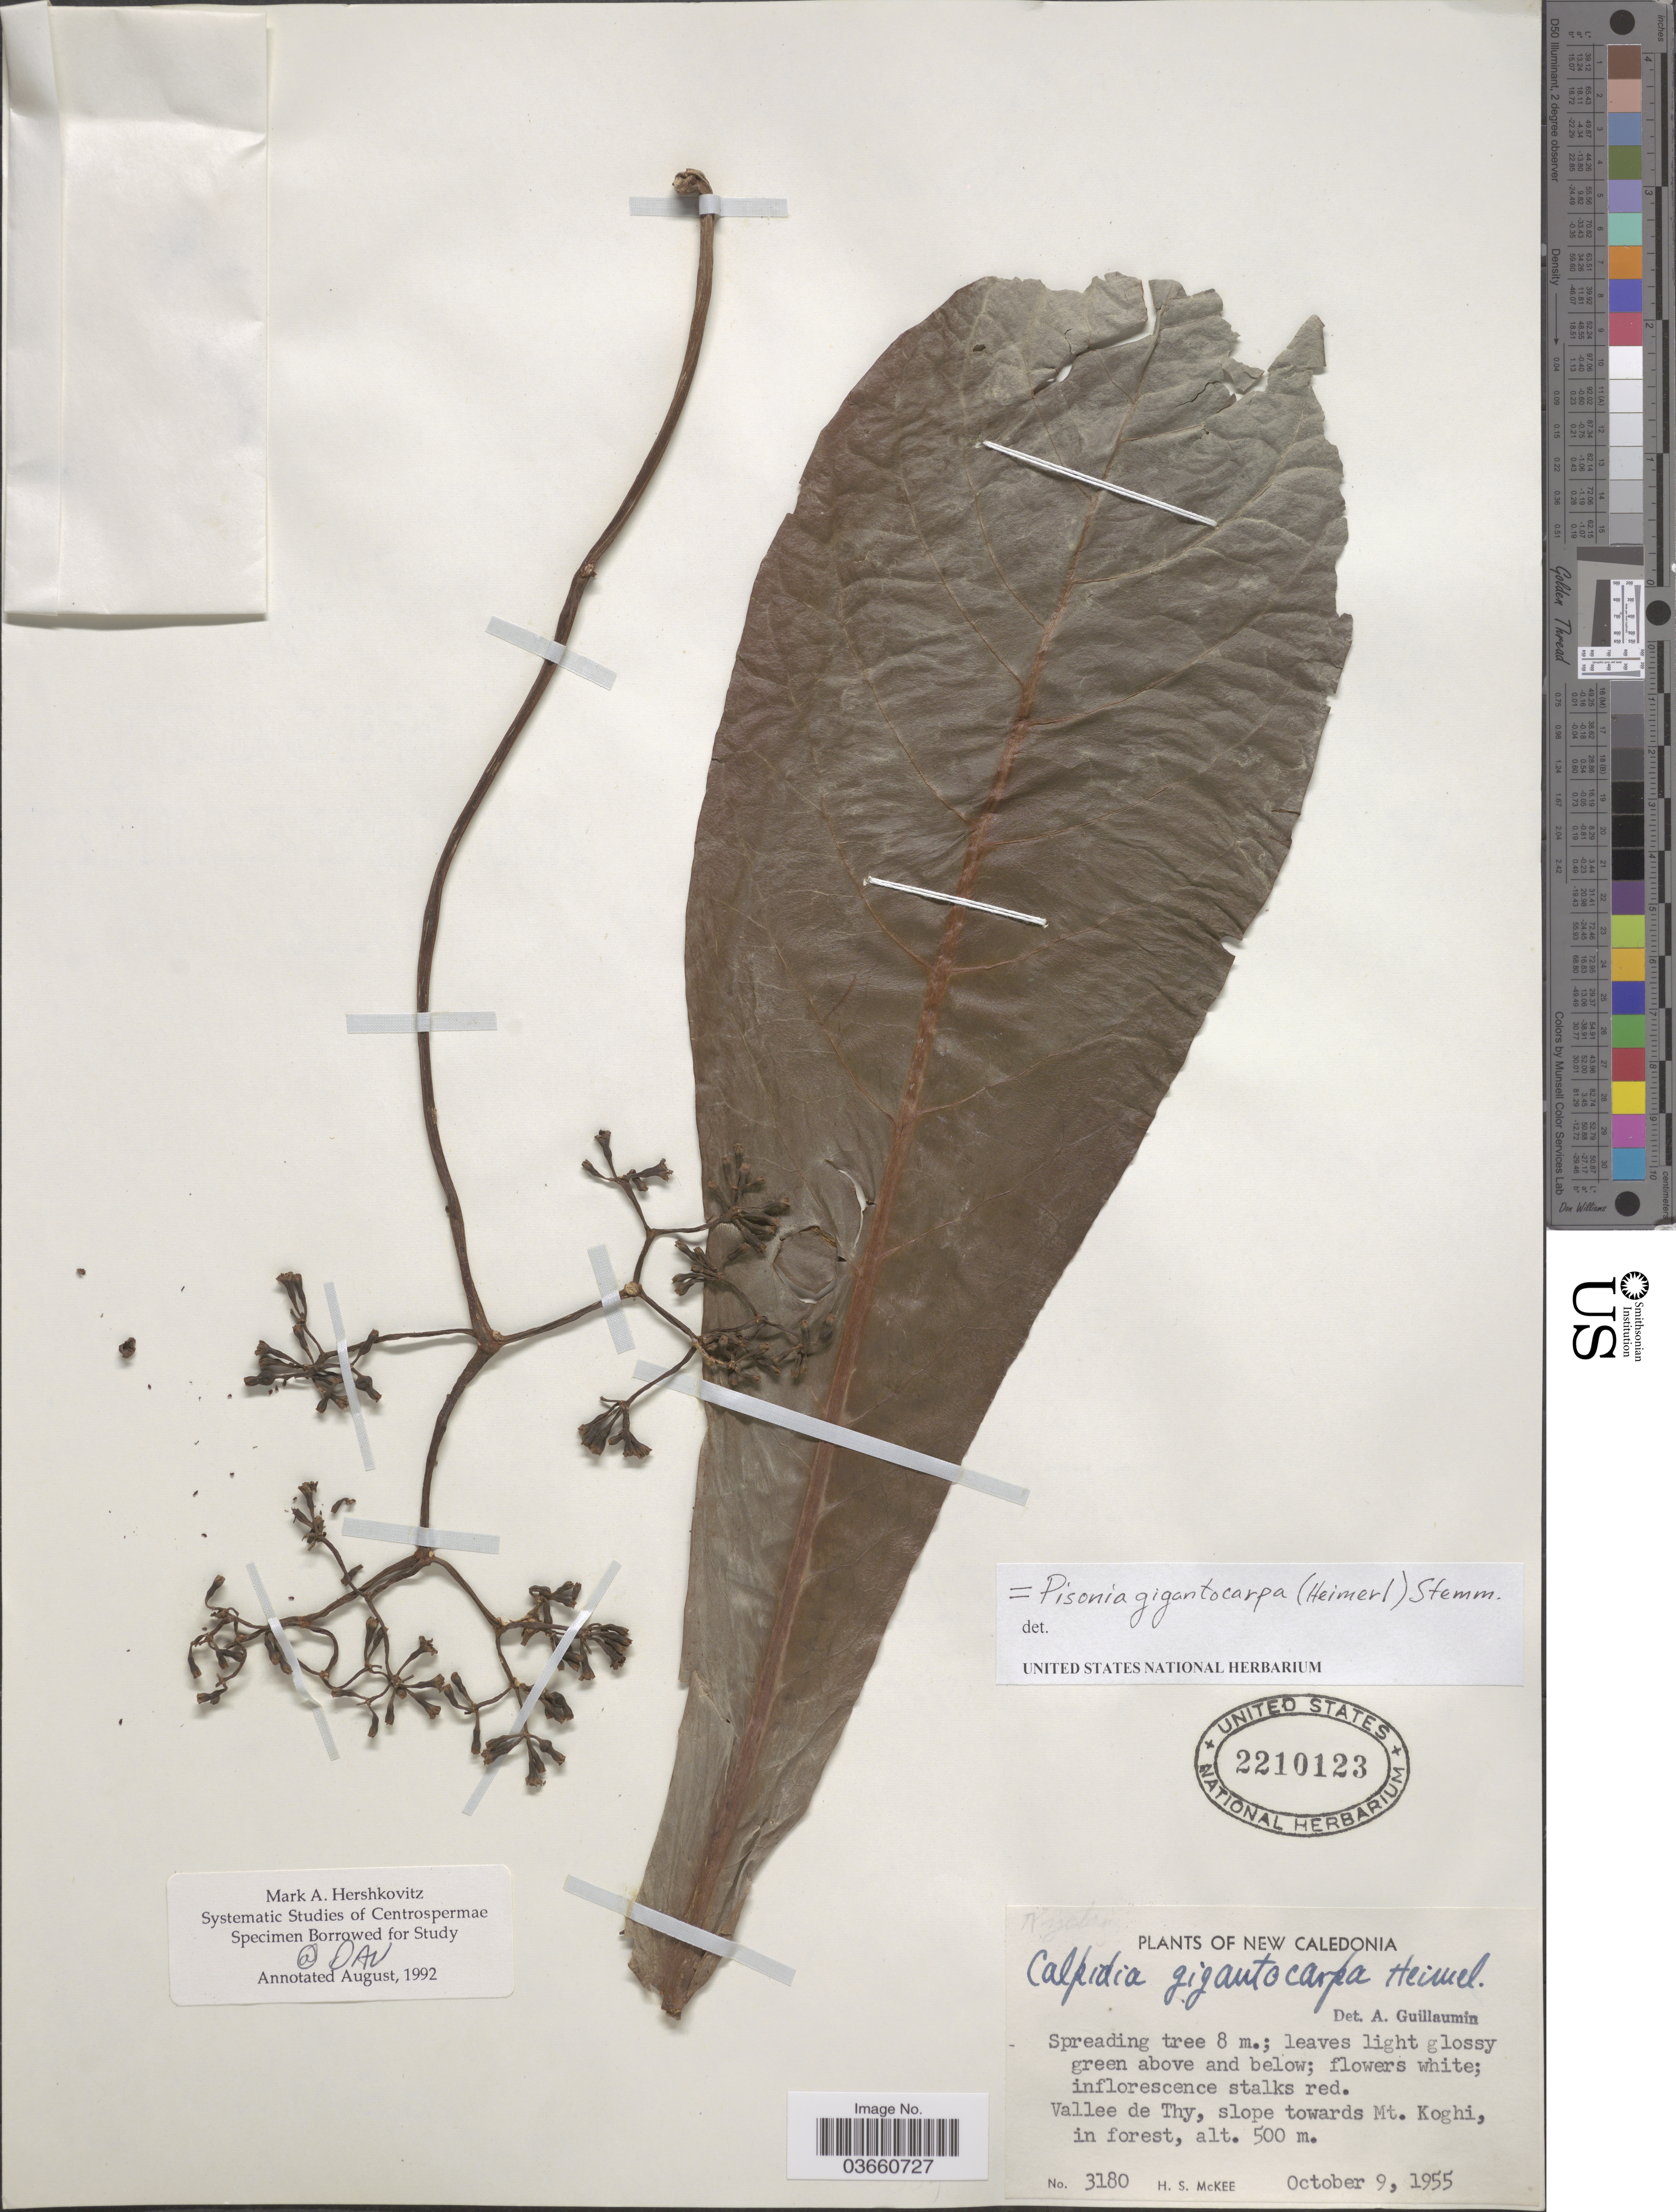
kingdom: Plantae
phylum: Tracheophyta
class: Magnoliopsida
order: Caryophyllales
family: Nyctaginaceae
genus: Ceodes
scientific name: Ceodes gigantocarpa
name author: (Heimerl) Rossetto & Caraballo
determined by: Wagner, W. L., (BOT), Smithsonian Institution - National Museum of Natural History (UNITED STATES)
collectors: H. S. McKee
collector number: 3180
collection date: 1955-10-09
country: New Caledonia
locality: Vallee de Thy, slope towards Mt. Koghi, in forest.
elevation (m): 500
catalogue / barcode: US 2210123